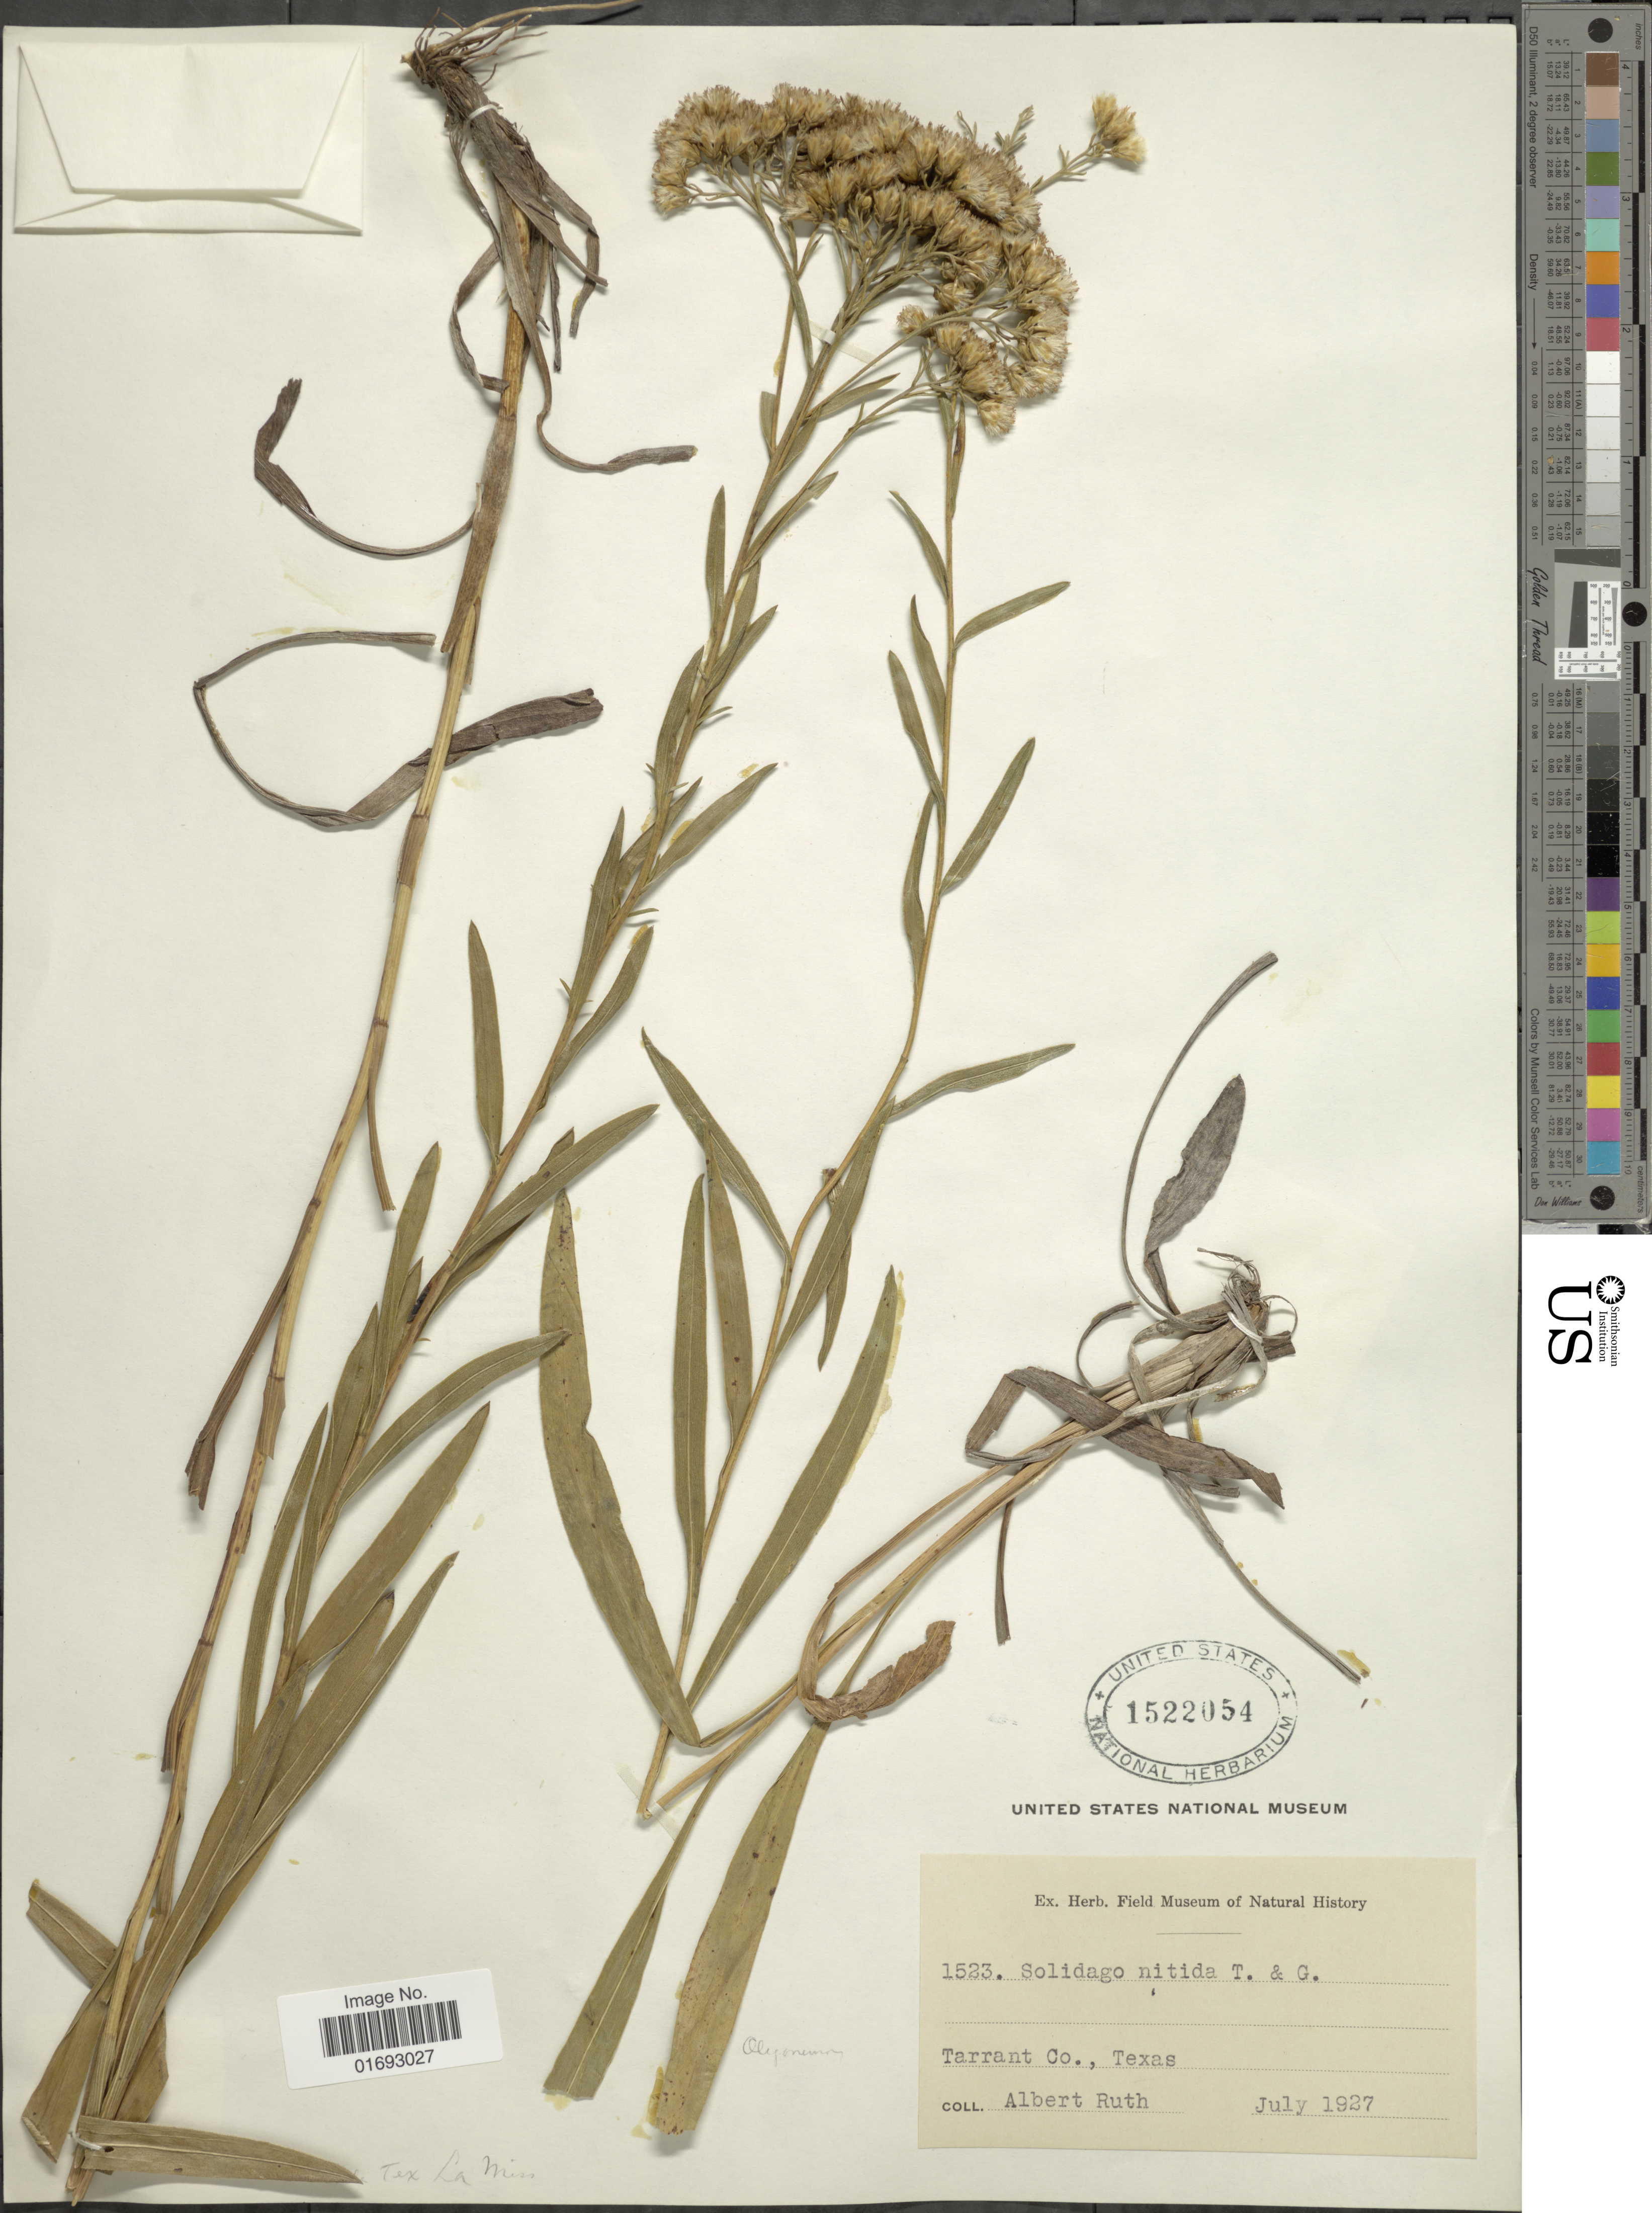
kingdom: Plantae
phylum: Tracheophyta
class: Magnoliopsida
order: Asterales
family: Asteraceae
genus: Oligoneuron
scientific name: Oligoneuron nitidum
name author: (Torr. & A. Gray) Small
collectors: A. Ruth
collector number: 1523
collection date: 1927-07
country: United States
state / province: Texas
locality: Tarrant Co.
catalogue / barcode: US 1522054